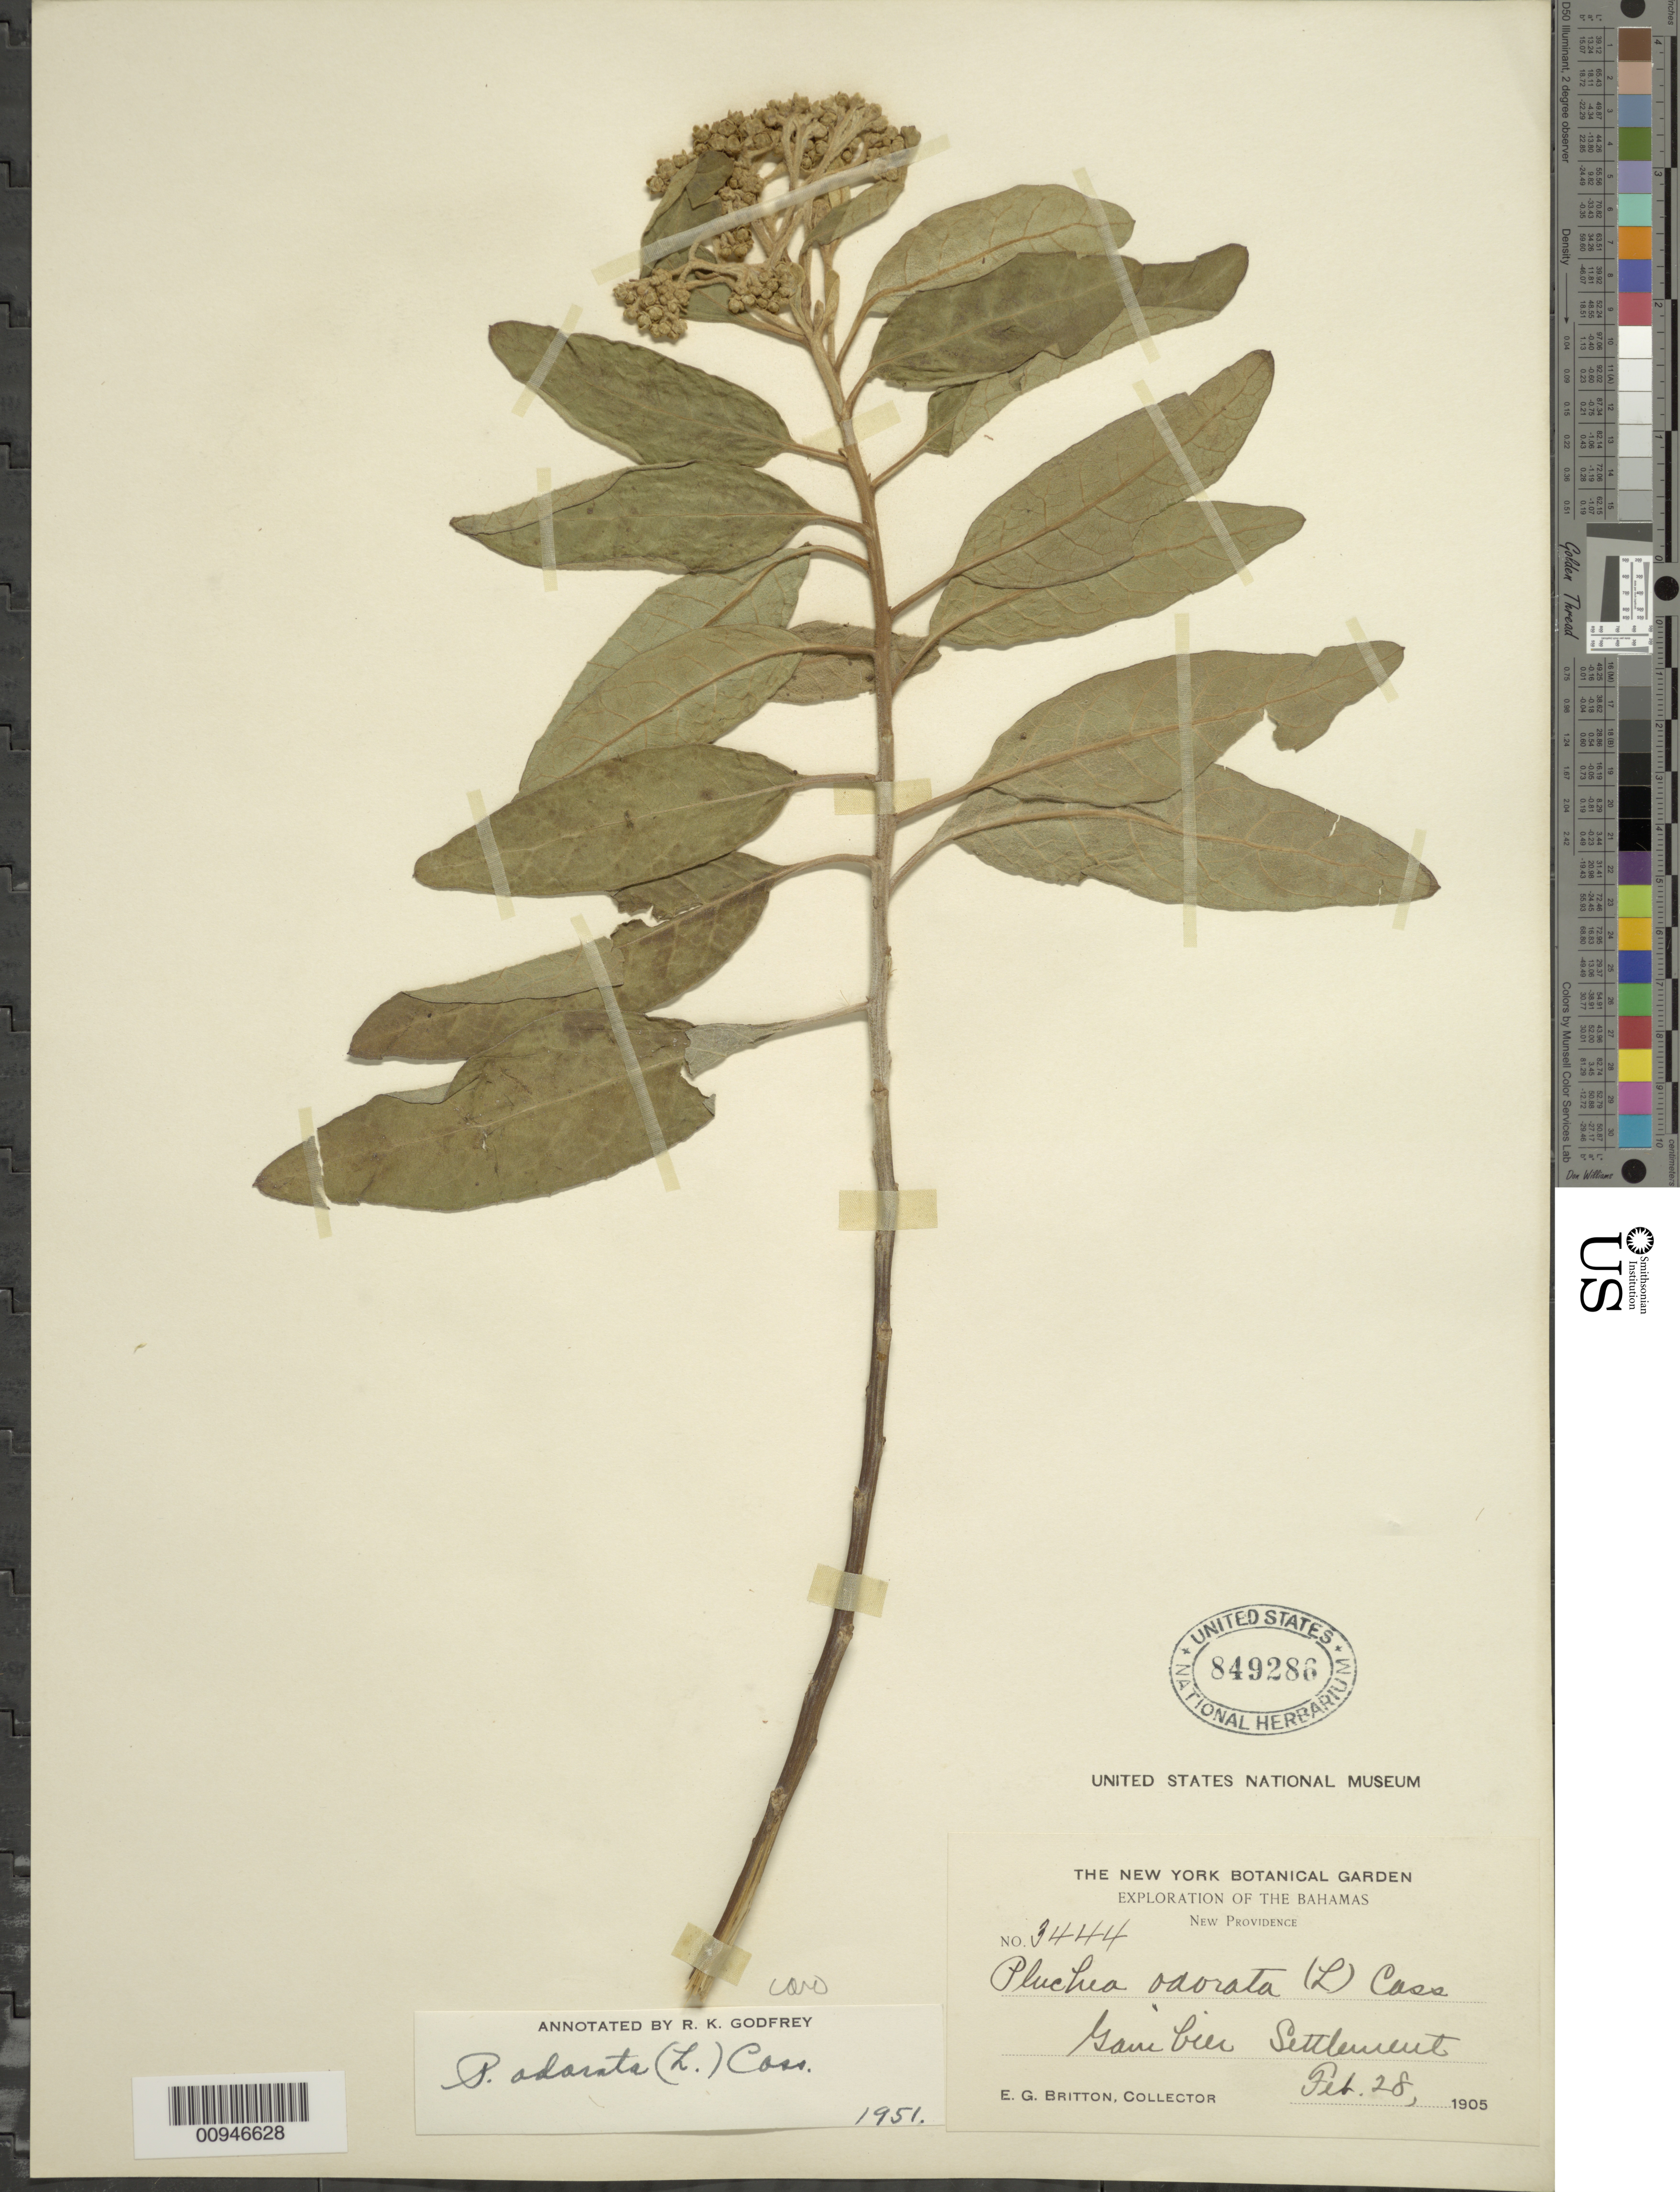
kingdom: Plantae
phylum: Tracheophyta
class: Magnoliopsida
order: Asterales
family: Asteraceae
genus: Pluchea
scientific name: Pluchea carolinensis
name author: (Jacq.) D. Don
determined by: Godfrey, R. K.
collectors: N. Britton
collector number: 3444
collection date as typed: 28 Feb 1905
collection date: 1905-02-28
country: Bahamas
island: New Providence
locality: Gairebier Settlement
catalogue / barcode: US 849286